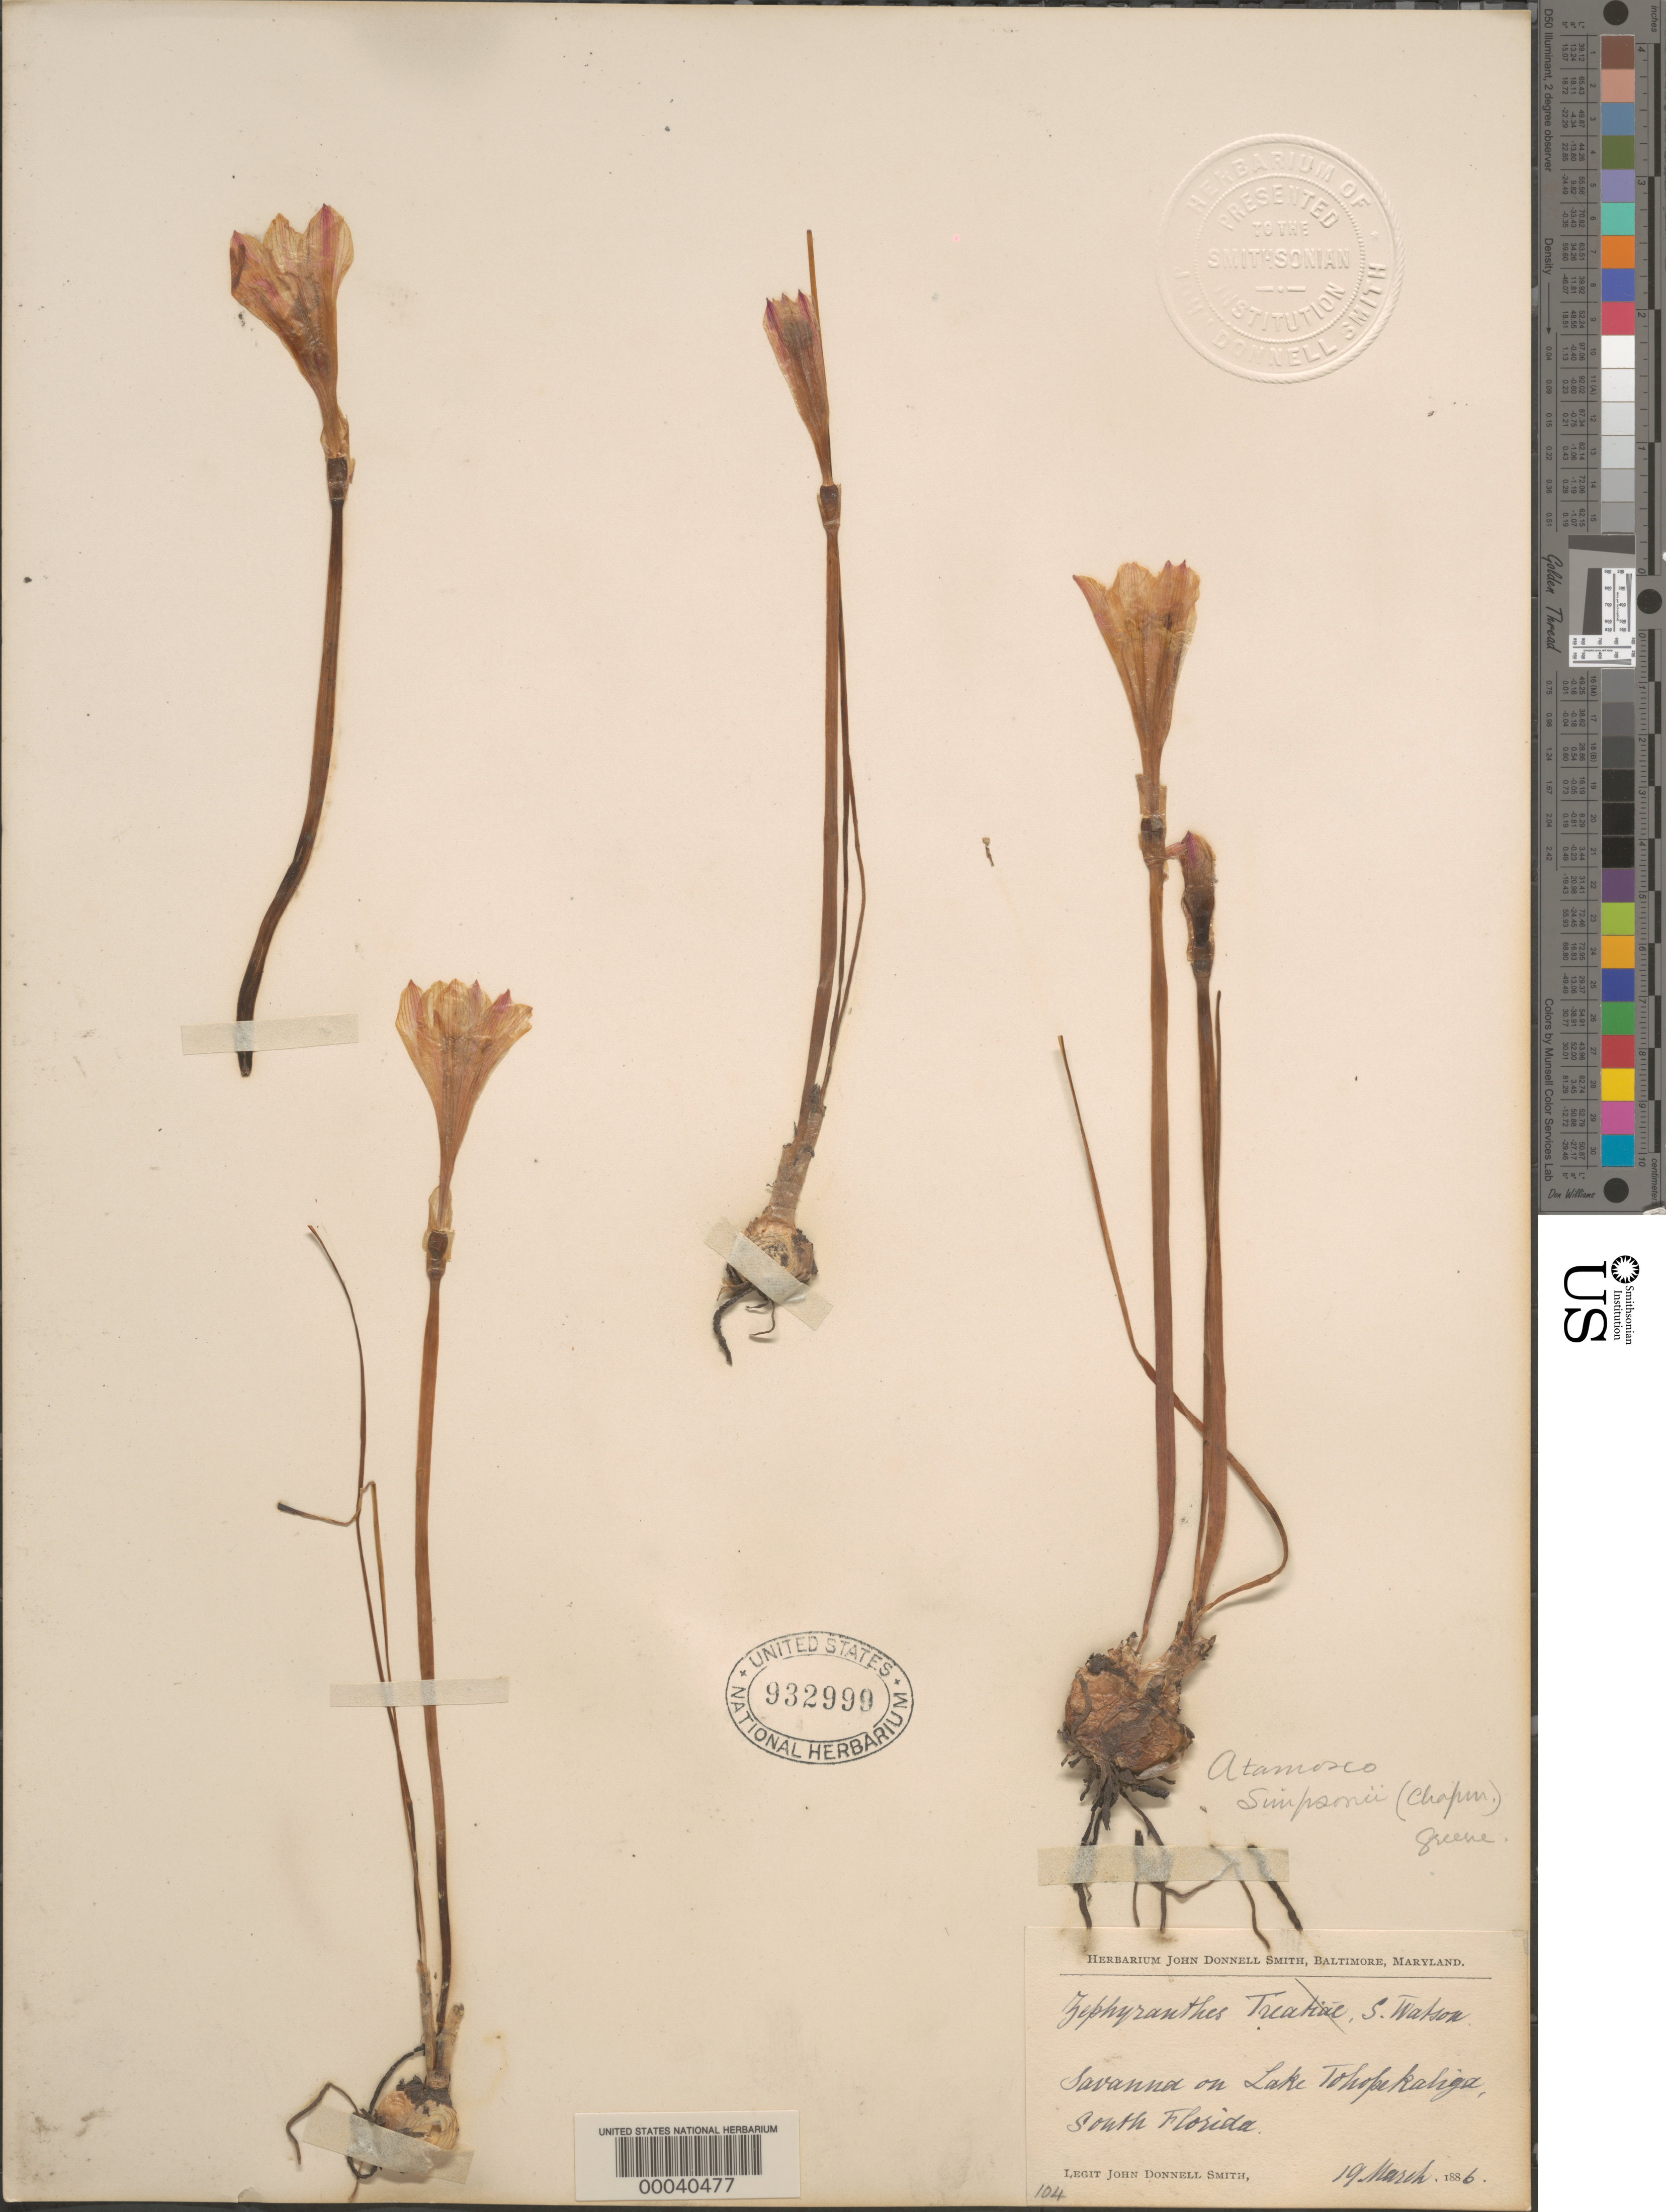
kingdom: Plantae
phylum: Tracheophyta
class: Liliopsida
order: Asparagales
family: Amaryllidaceae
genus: Zephyranthes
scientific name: Zephyranthes simpsonii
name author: Chapm.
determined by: Strong, Mark T.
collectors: J. Donnell Smith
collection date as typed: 19 Mar 1886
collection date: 1886-03-19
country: United States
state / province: Florida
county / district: Osceola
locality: Lake tohopekaliga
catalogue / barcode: US 932999